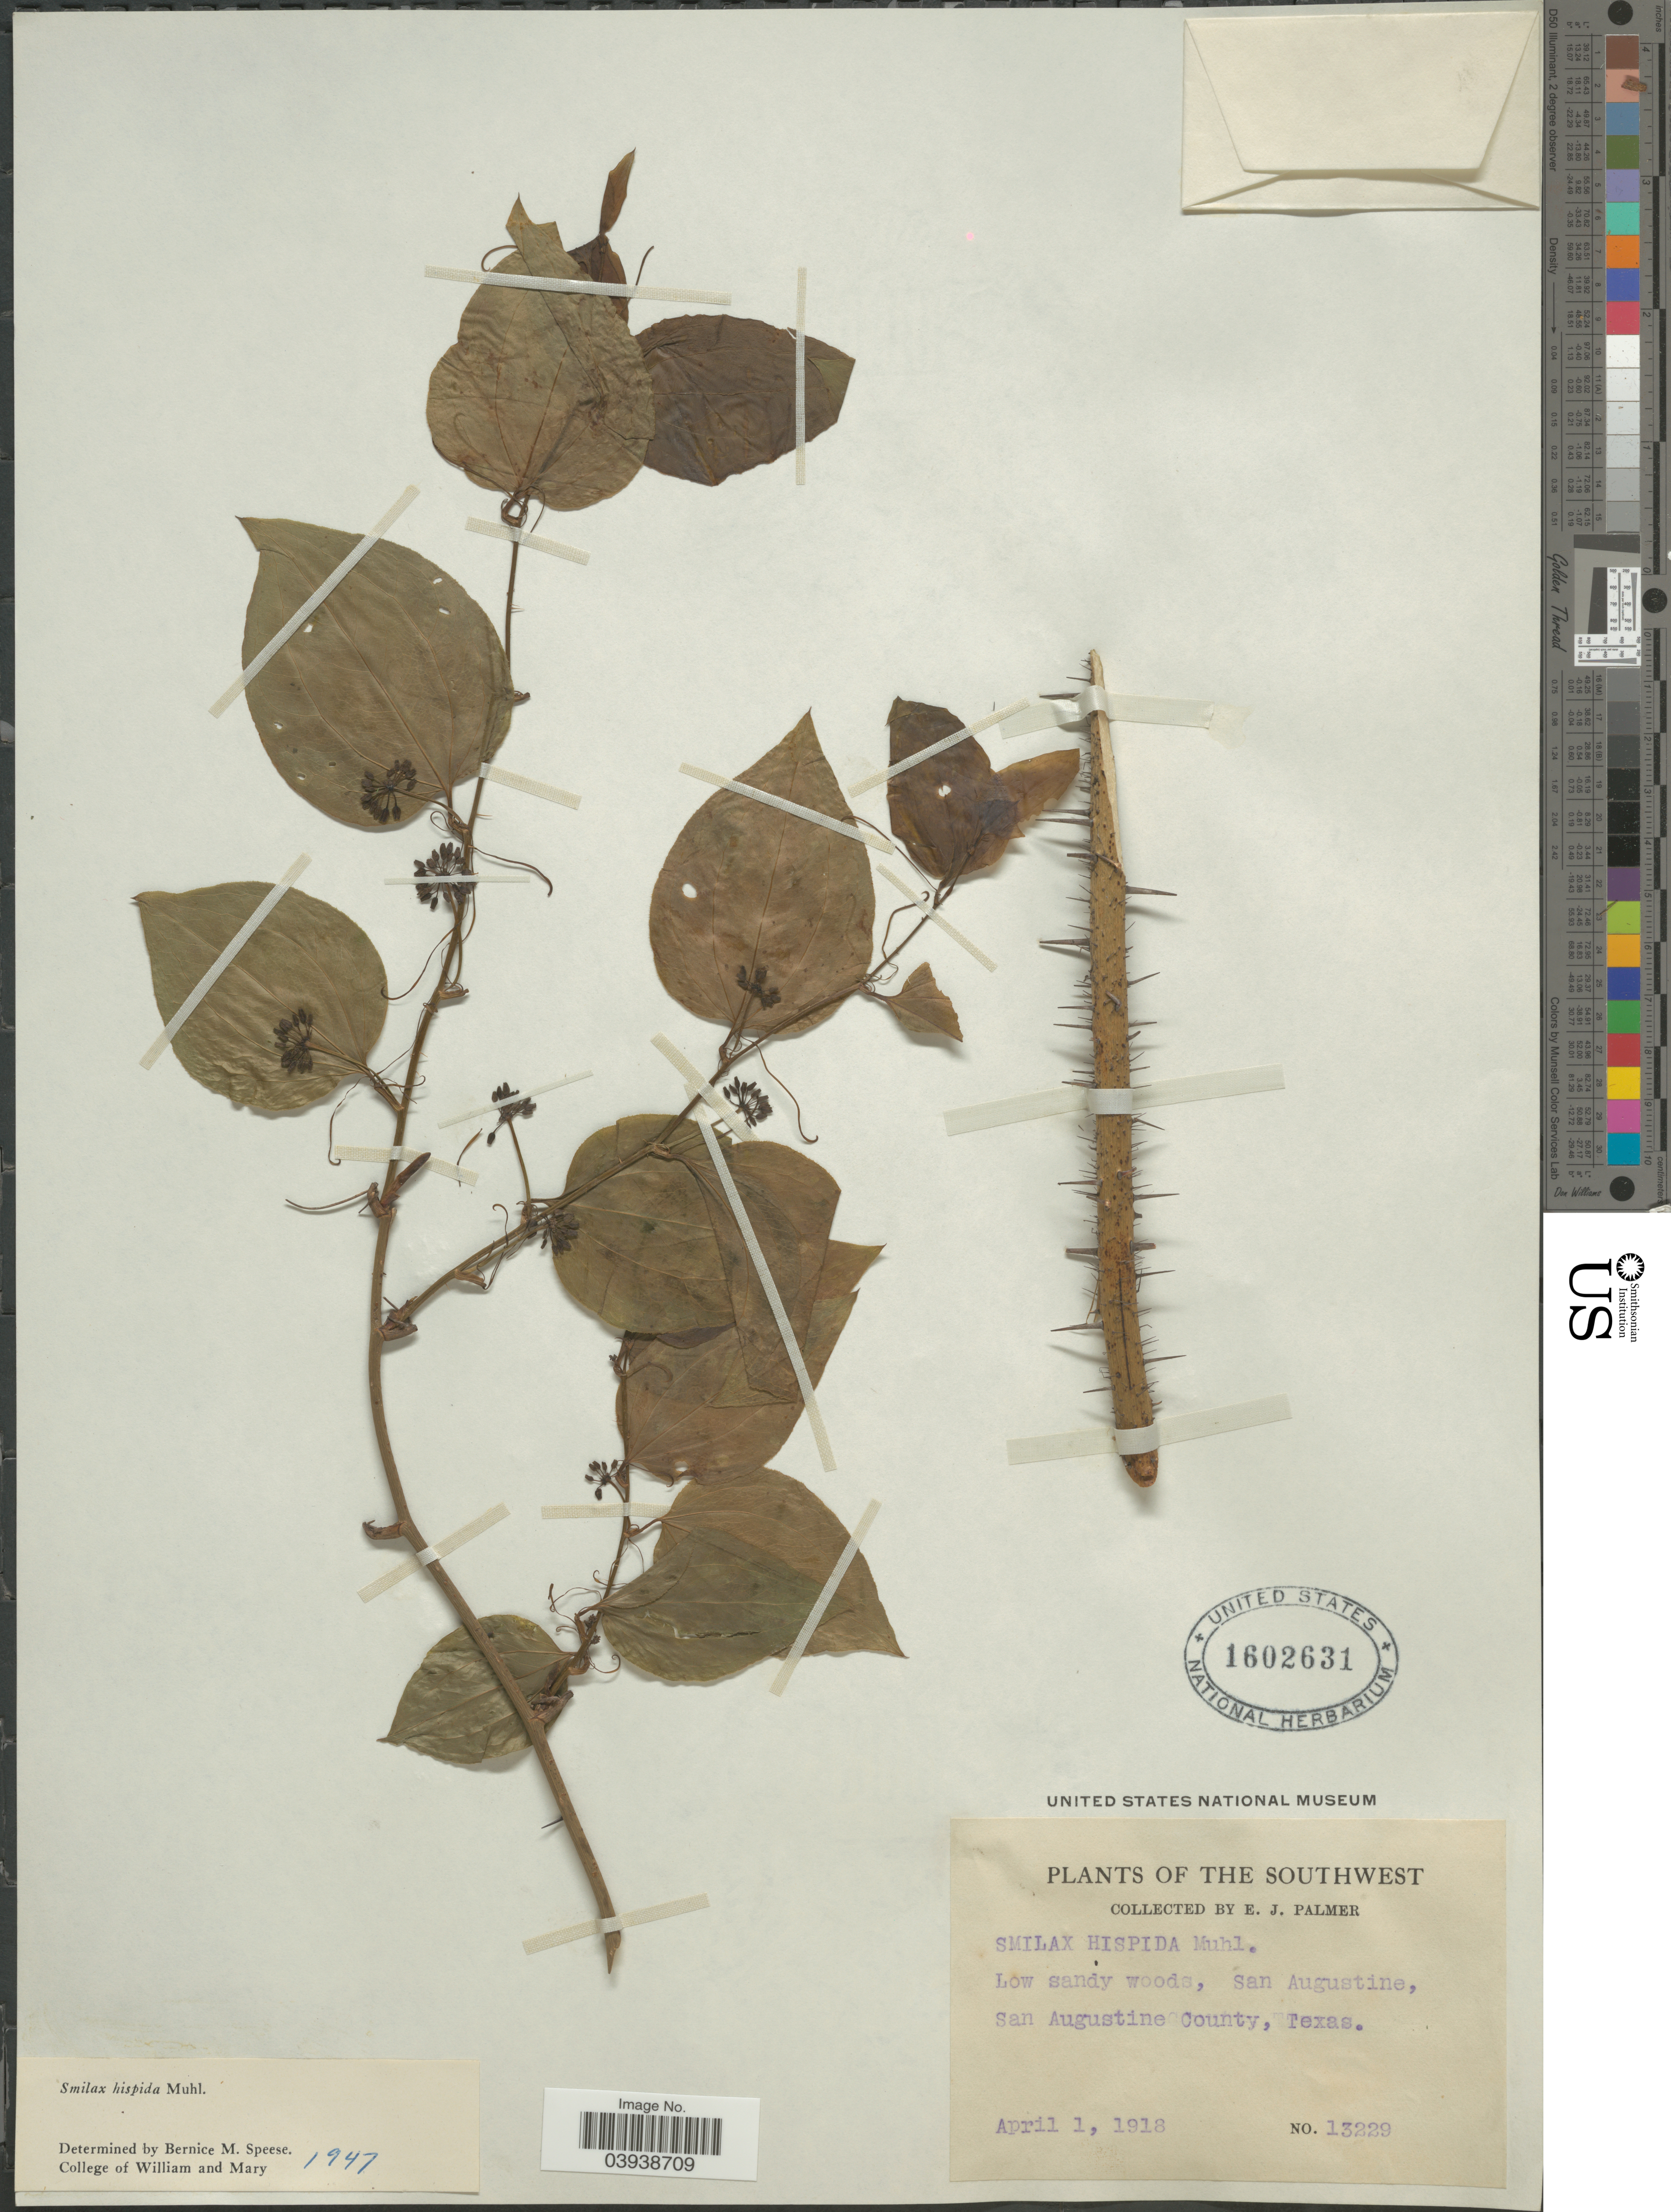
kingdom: Plantae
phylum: Tracheophyta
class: Liliopsida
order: Liliales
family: Smilacaceae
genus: Smilax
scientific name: Smilax hispida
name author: Raf.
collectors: E. J. Palmer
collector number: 13229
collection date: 1918-04-01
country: United States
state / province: Texas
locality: The Southwest. San Augustine, San Augustine County.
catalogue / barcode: US 1602631